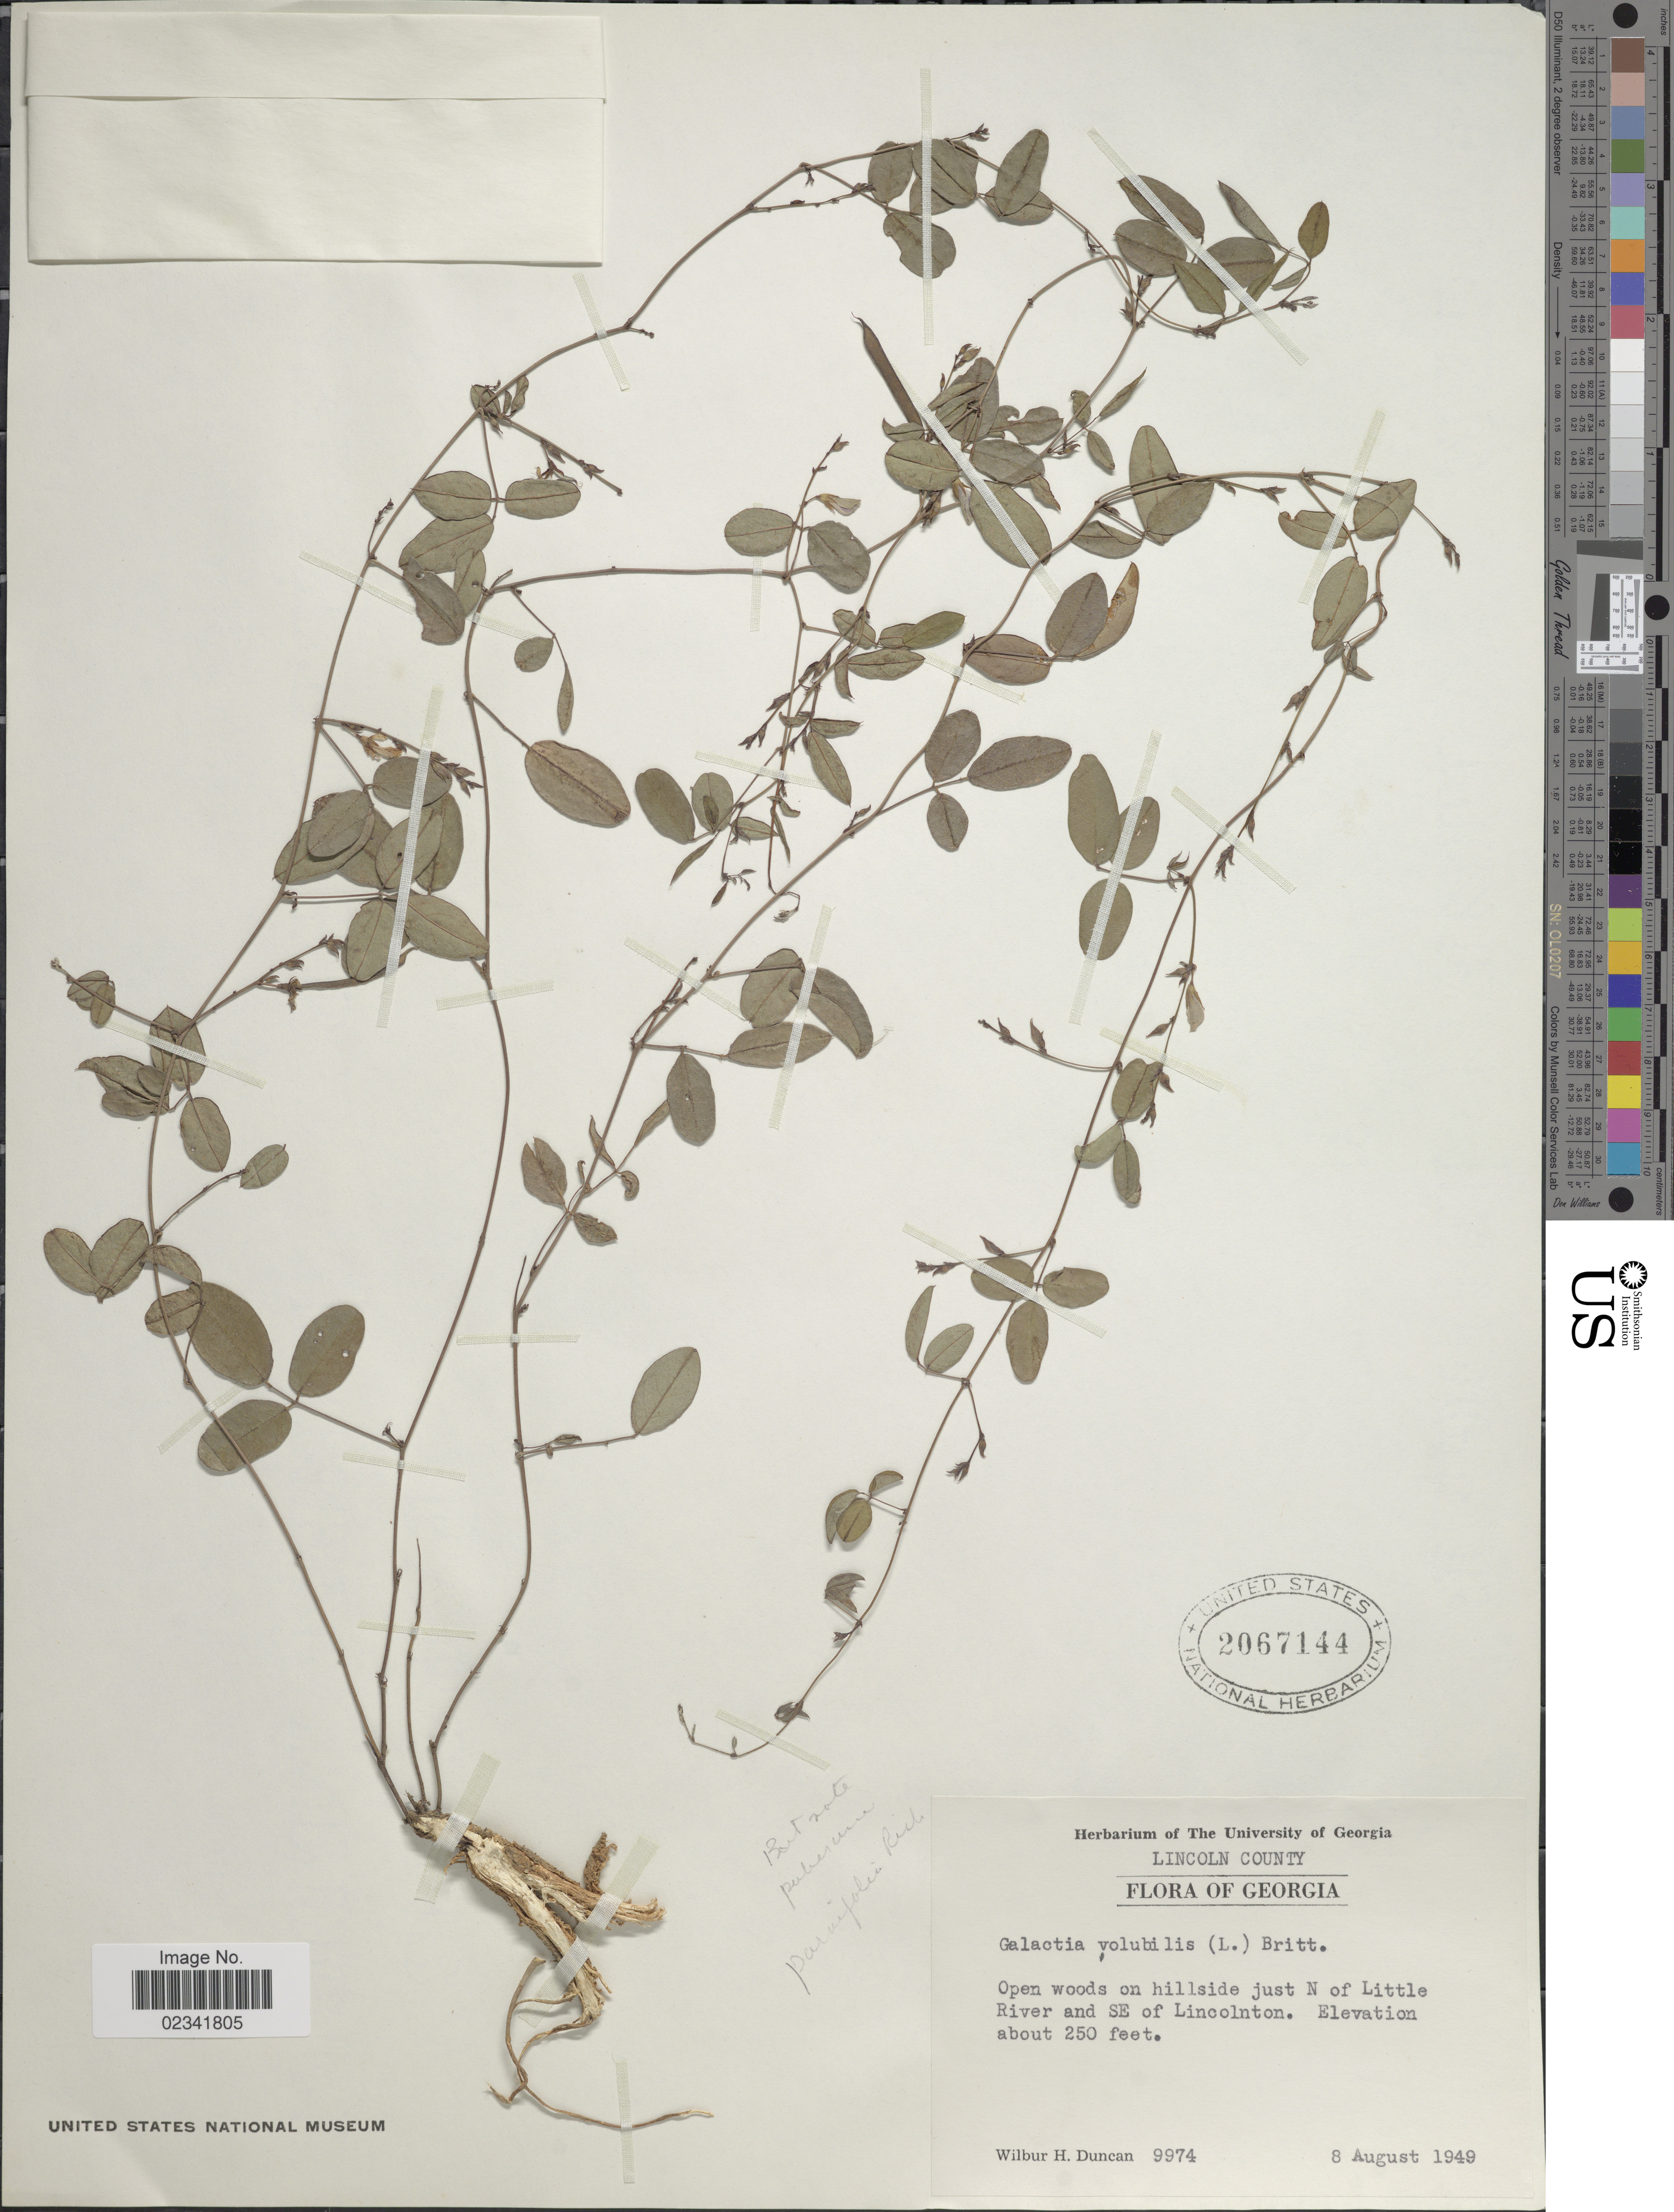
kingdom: Plantae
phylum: Tracheophyta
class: Magnoliopsida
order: Fabales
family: Fabaceae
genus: Galactia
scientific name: Galactia volubilis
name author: (L.) Britton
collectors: W. H. Duncan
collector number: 9974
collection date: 1949-08-08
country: United States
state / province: Georgia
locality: Lincoln County, Open woods on hillside just N of LIttle River and SE of Lincolnton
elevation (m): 76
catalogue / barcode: US 2067144